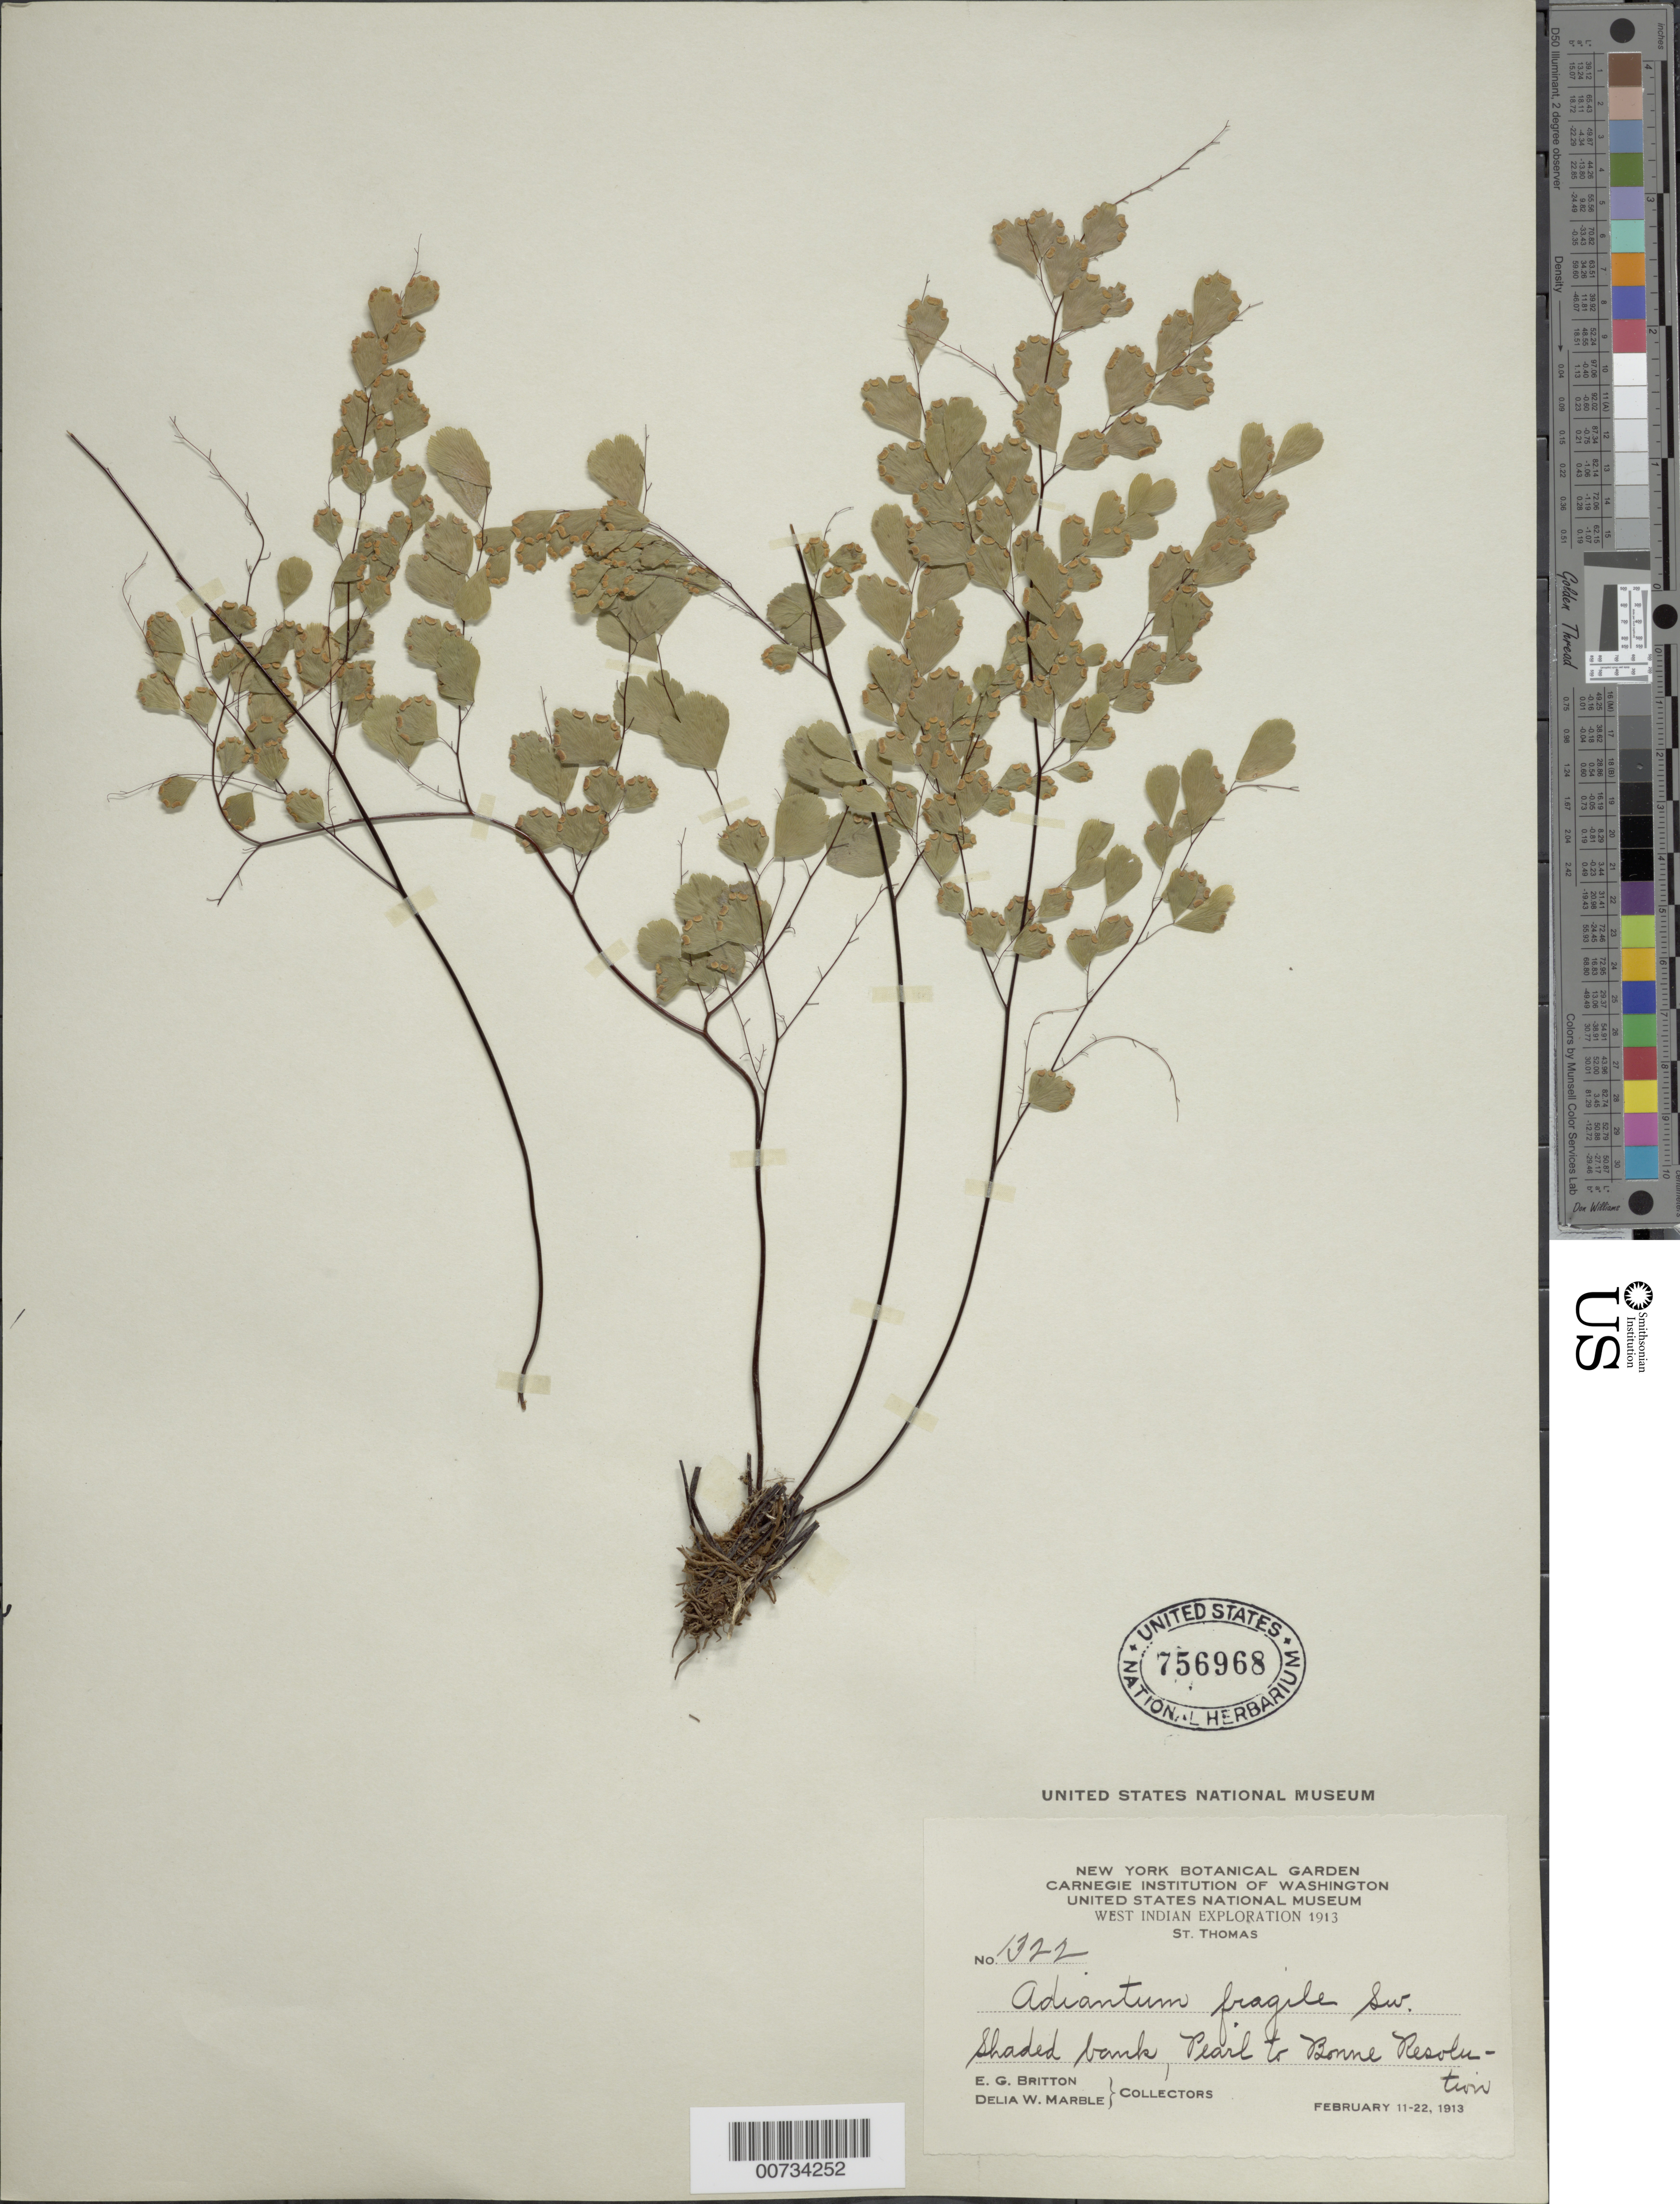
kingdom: Plantae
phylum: Tracheophyta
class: Polypodiopsida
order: Polypodiales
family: Pteridaceae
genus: Adiantum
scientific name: Adiantum fragile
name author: Sw.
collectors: E. G. Britton & D. W. Marble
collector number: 1322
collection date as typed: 11 Feb 1913 to 22 Feb 1913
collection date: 1913-02-11/1913-02-22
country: U.S. Virgin Islands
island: St. Thomas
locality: St. Thomas, Pearl to Bonne Resolution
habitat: Shaded bank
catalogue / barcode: US 756968